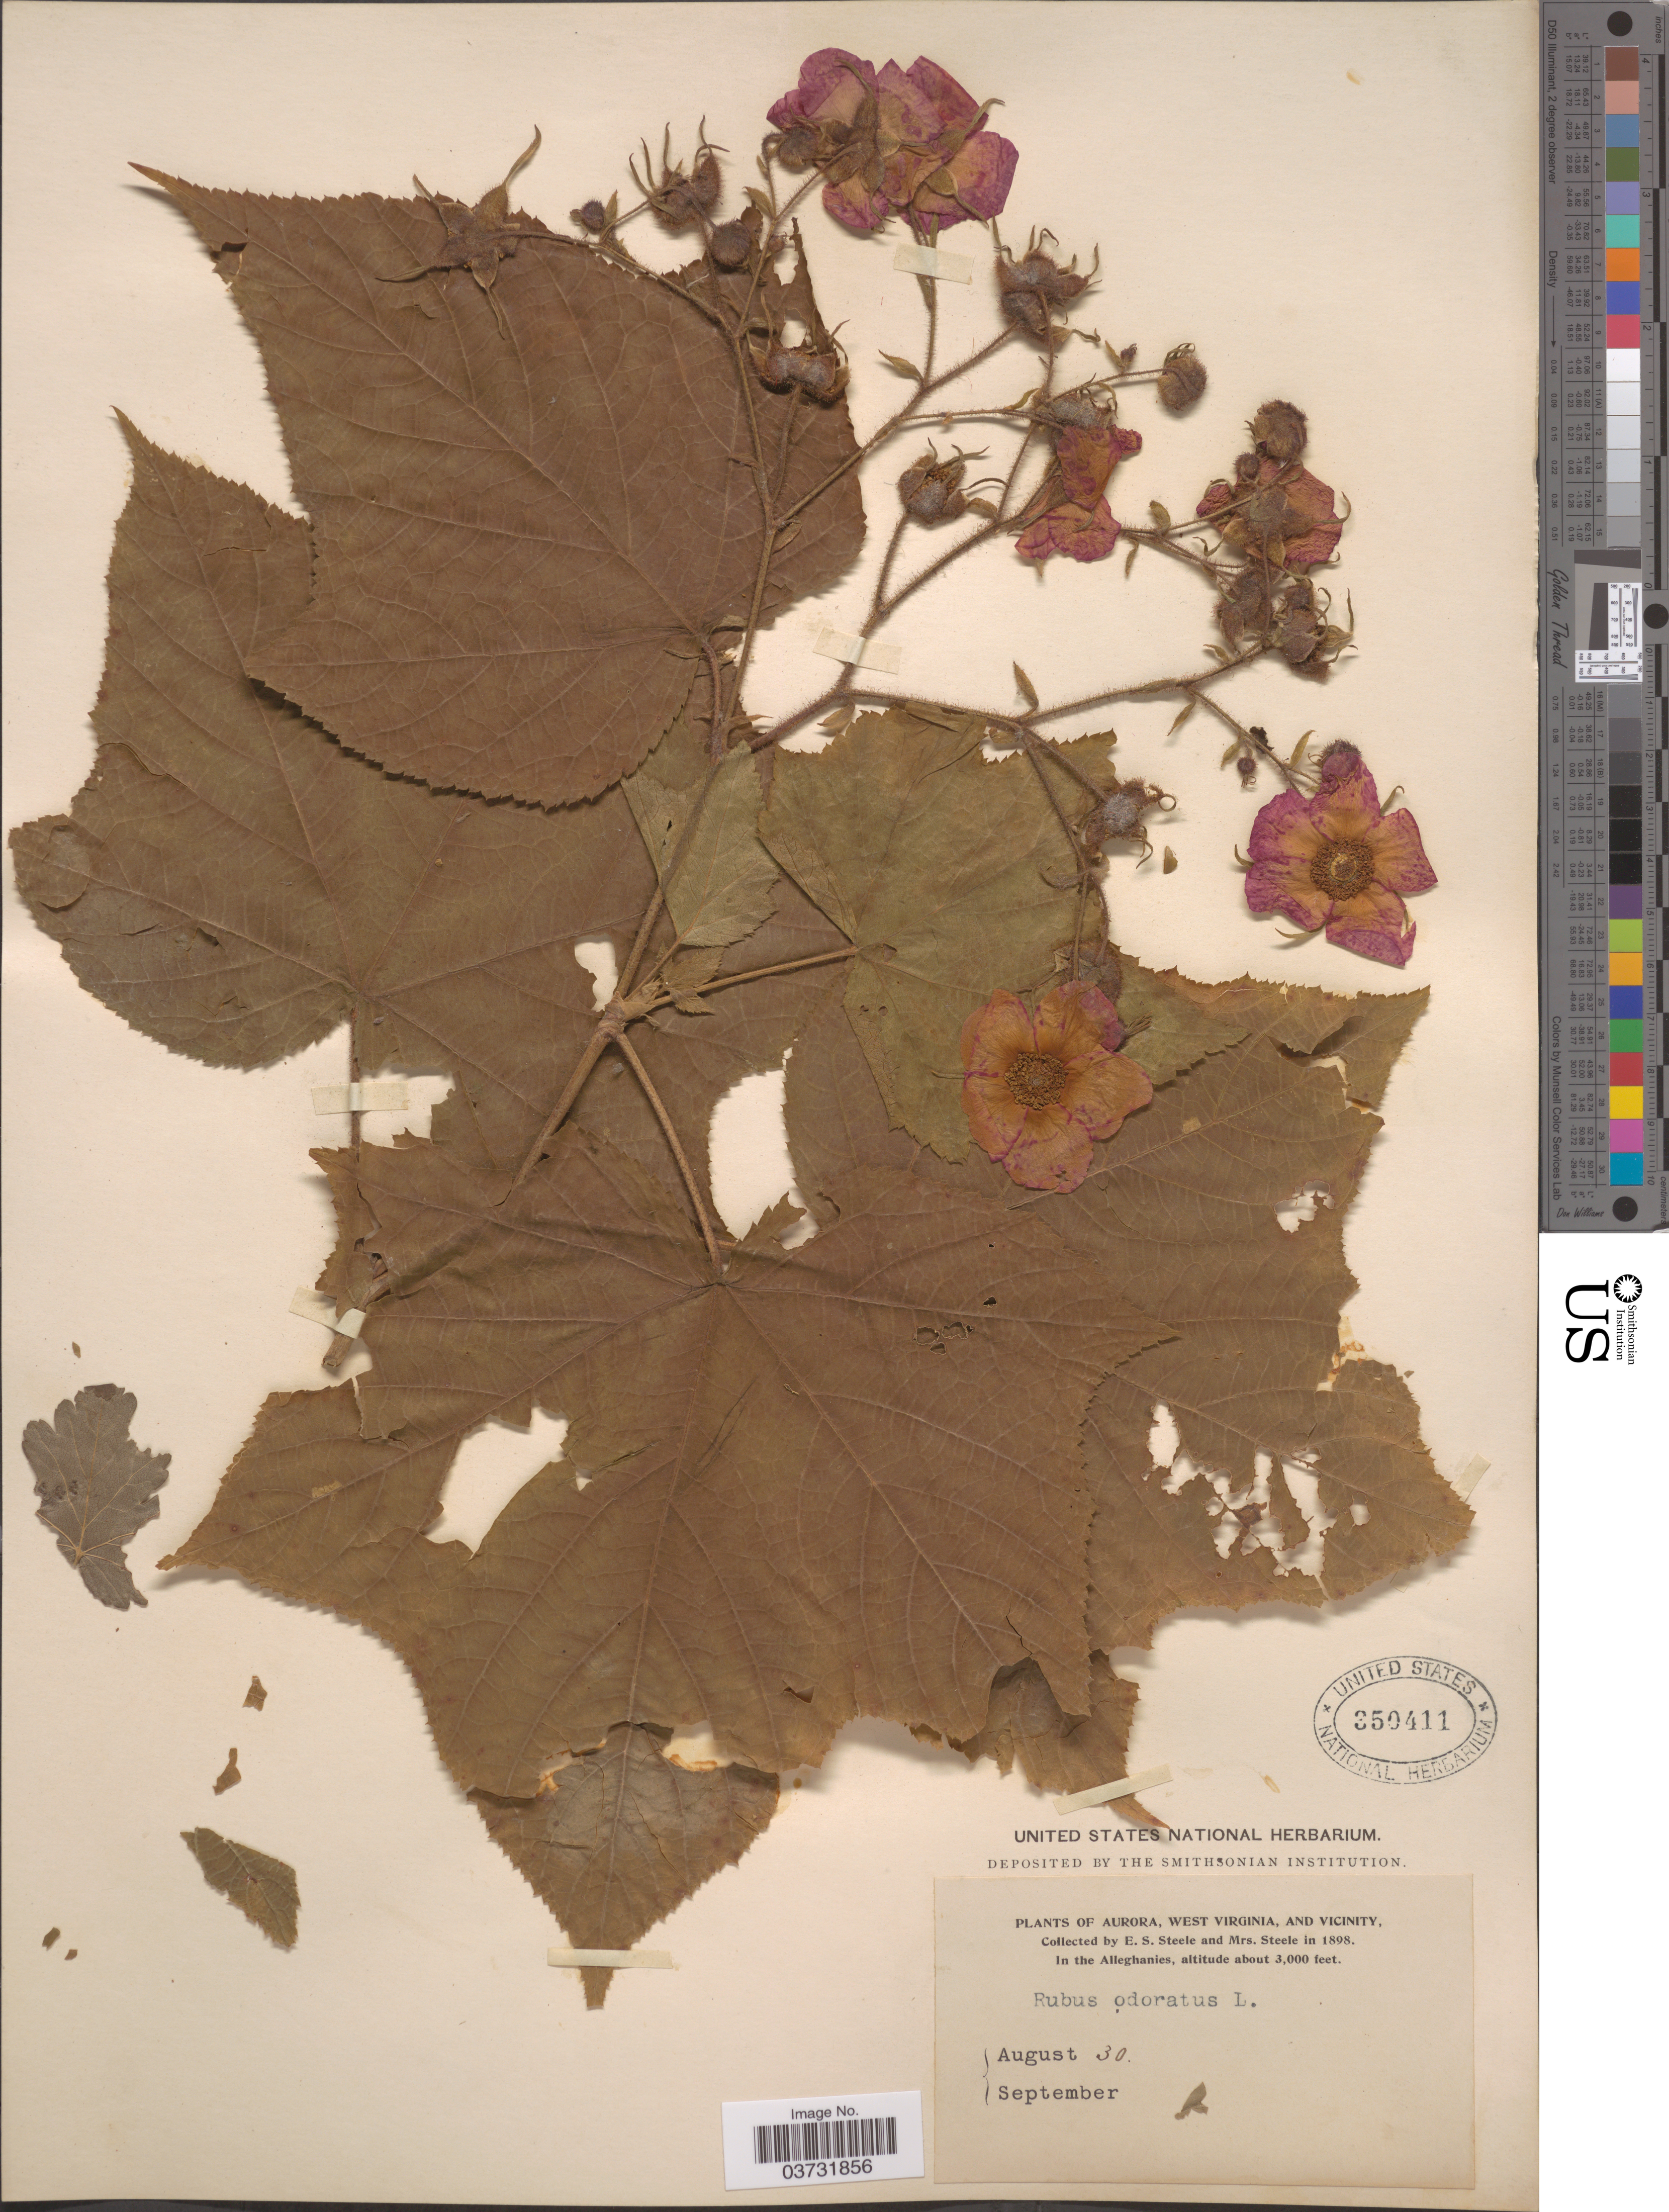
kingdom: Plantae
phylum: Tracheophyta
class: Magnoliopsida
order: Rosales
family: Rosaceae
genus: Rubus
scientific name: Rubus odoratus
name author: L.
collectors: E. Steele & Mrs. E. S. Steele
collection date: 1898-08-30/1898-09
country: United States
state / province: West Virginia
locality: Aurora and Vicinity. In the Alleghanies.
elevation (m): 914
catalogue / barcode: US 350411